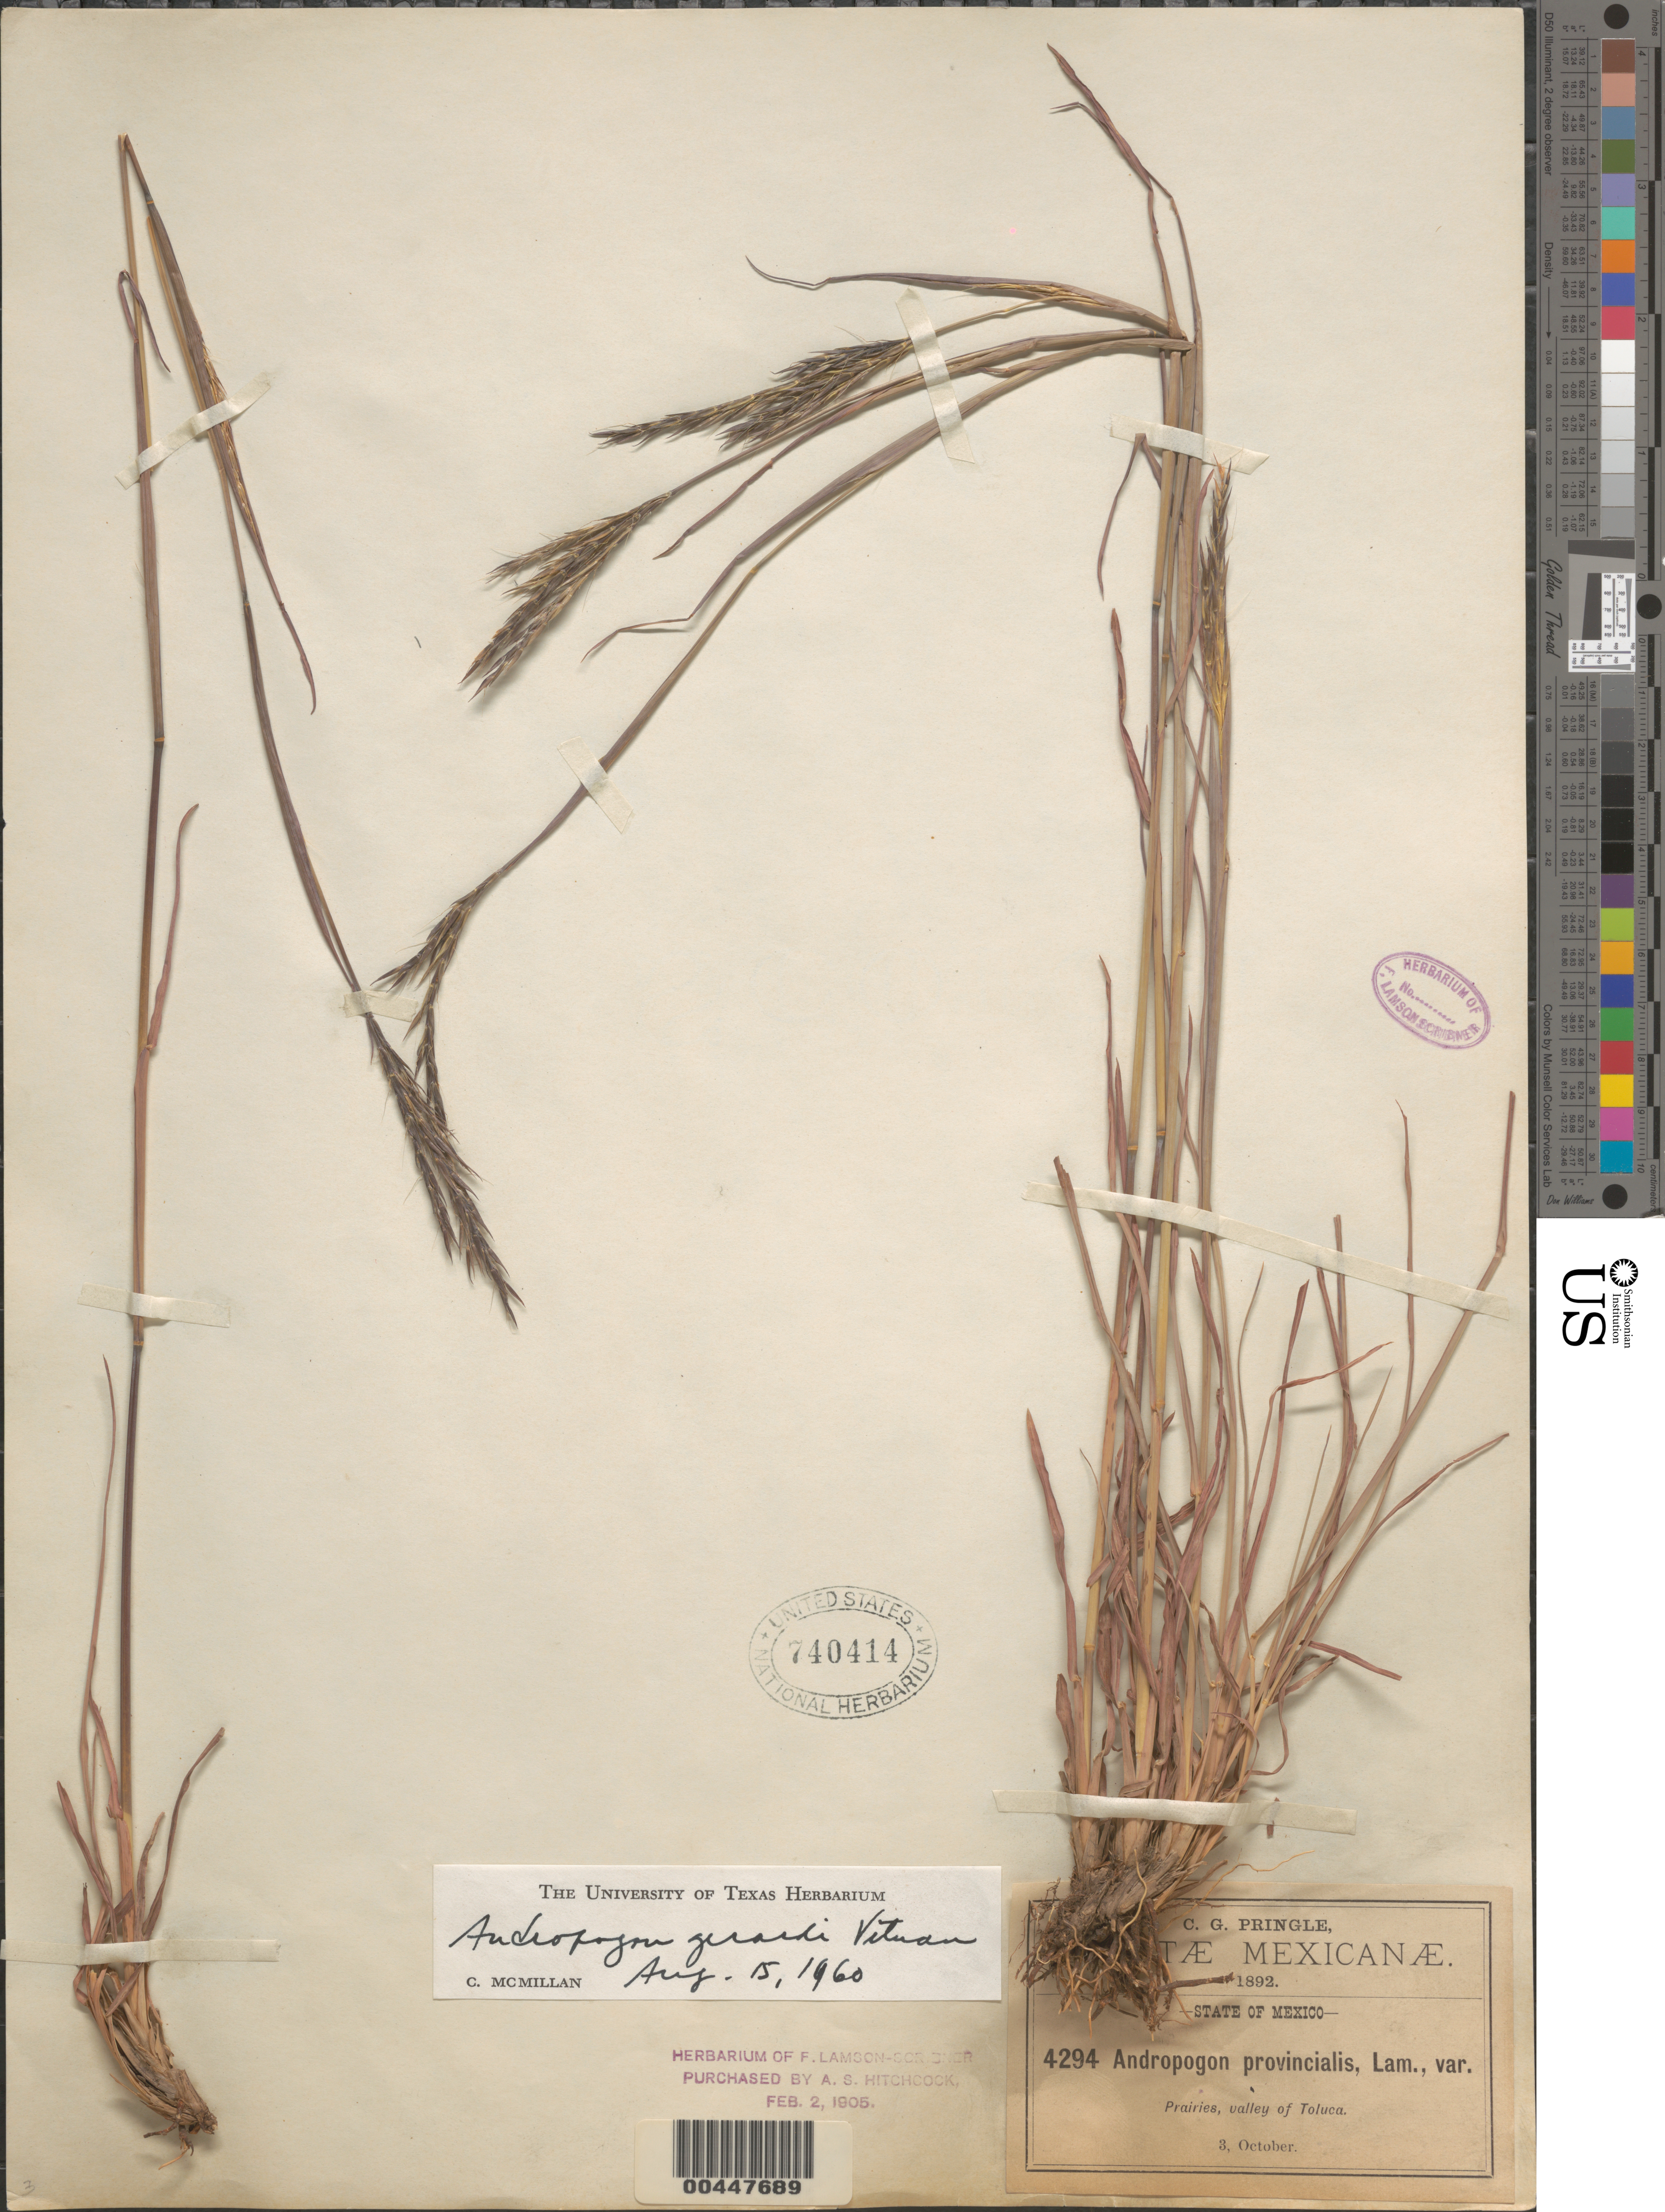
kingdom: Plantae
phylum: Tracheophyta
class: Liliopsida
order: Poales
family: Poaceae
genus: Andropogon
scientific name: Andropogon gerardii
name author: Vitman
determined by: McMillan, C.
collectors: C. G. Pringle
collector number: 4294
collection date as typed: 3 Oct 1892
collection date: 1892-10-03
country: Mexico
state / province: México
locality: Prairies, Valley of Toluca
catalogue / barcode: US 740414